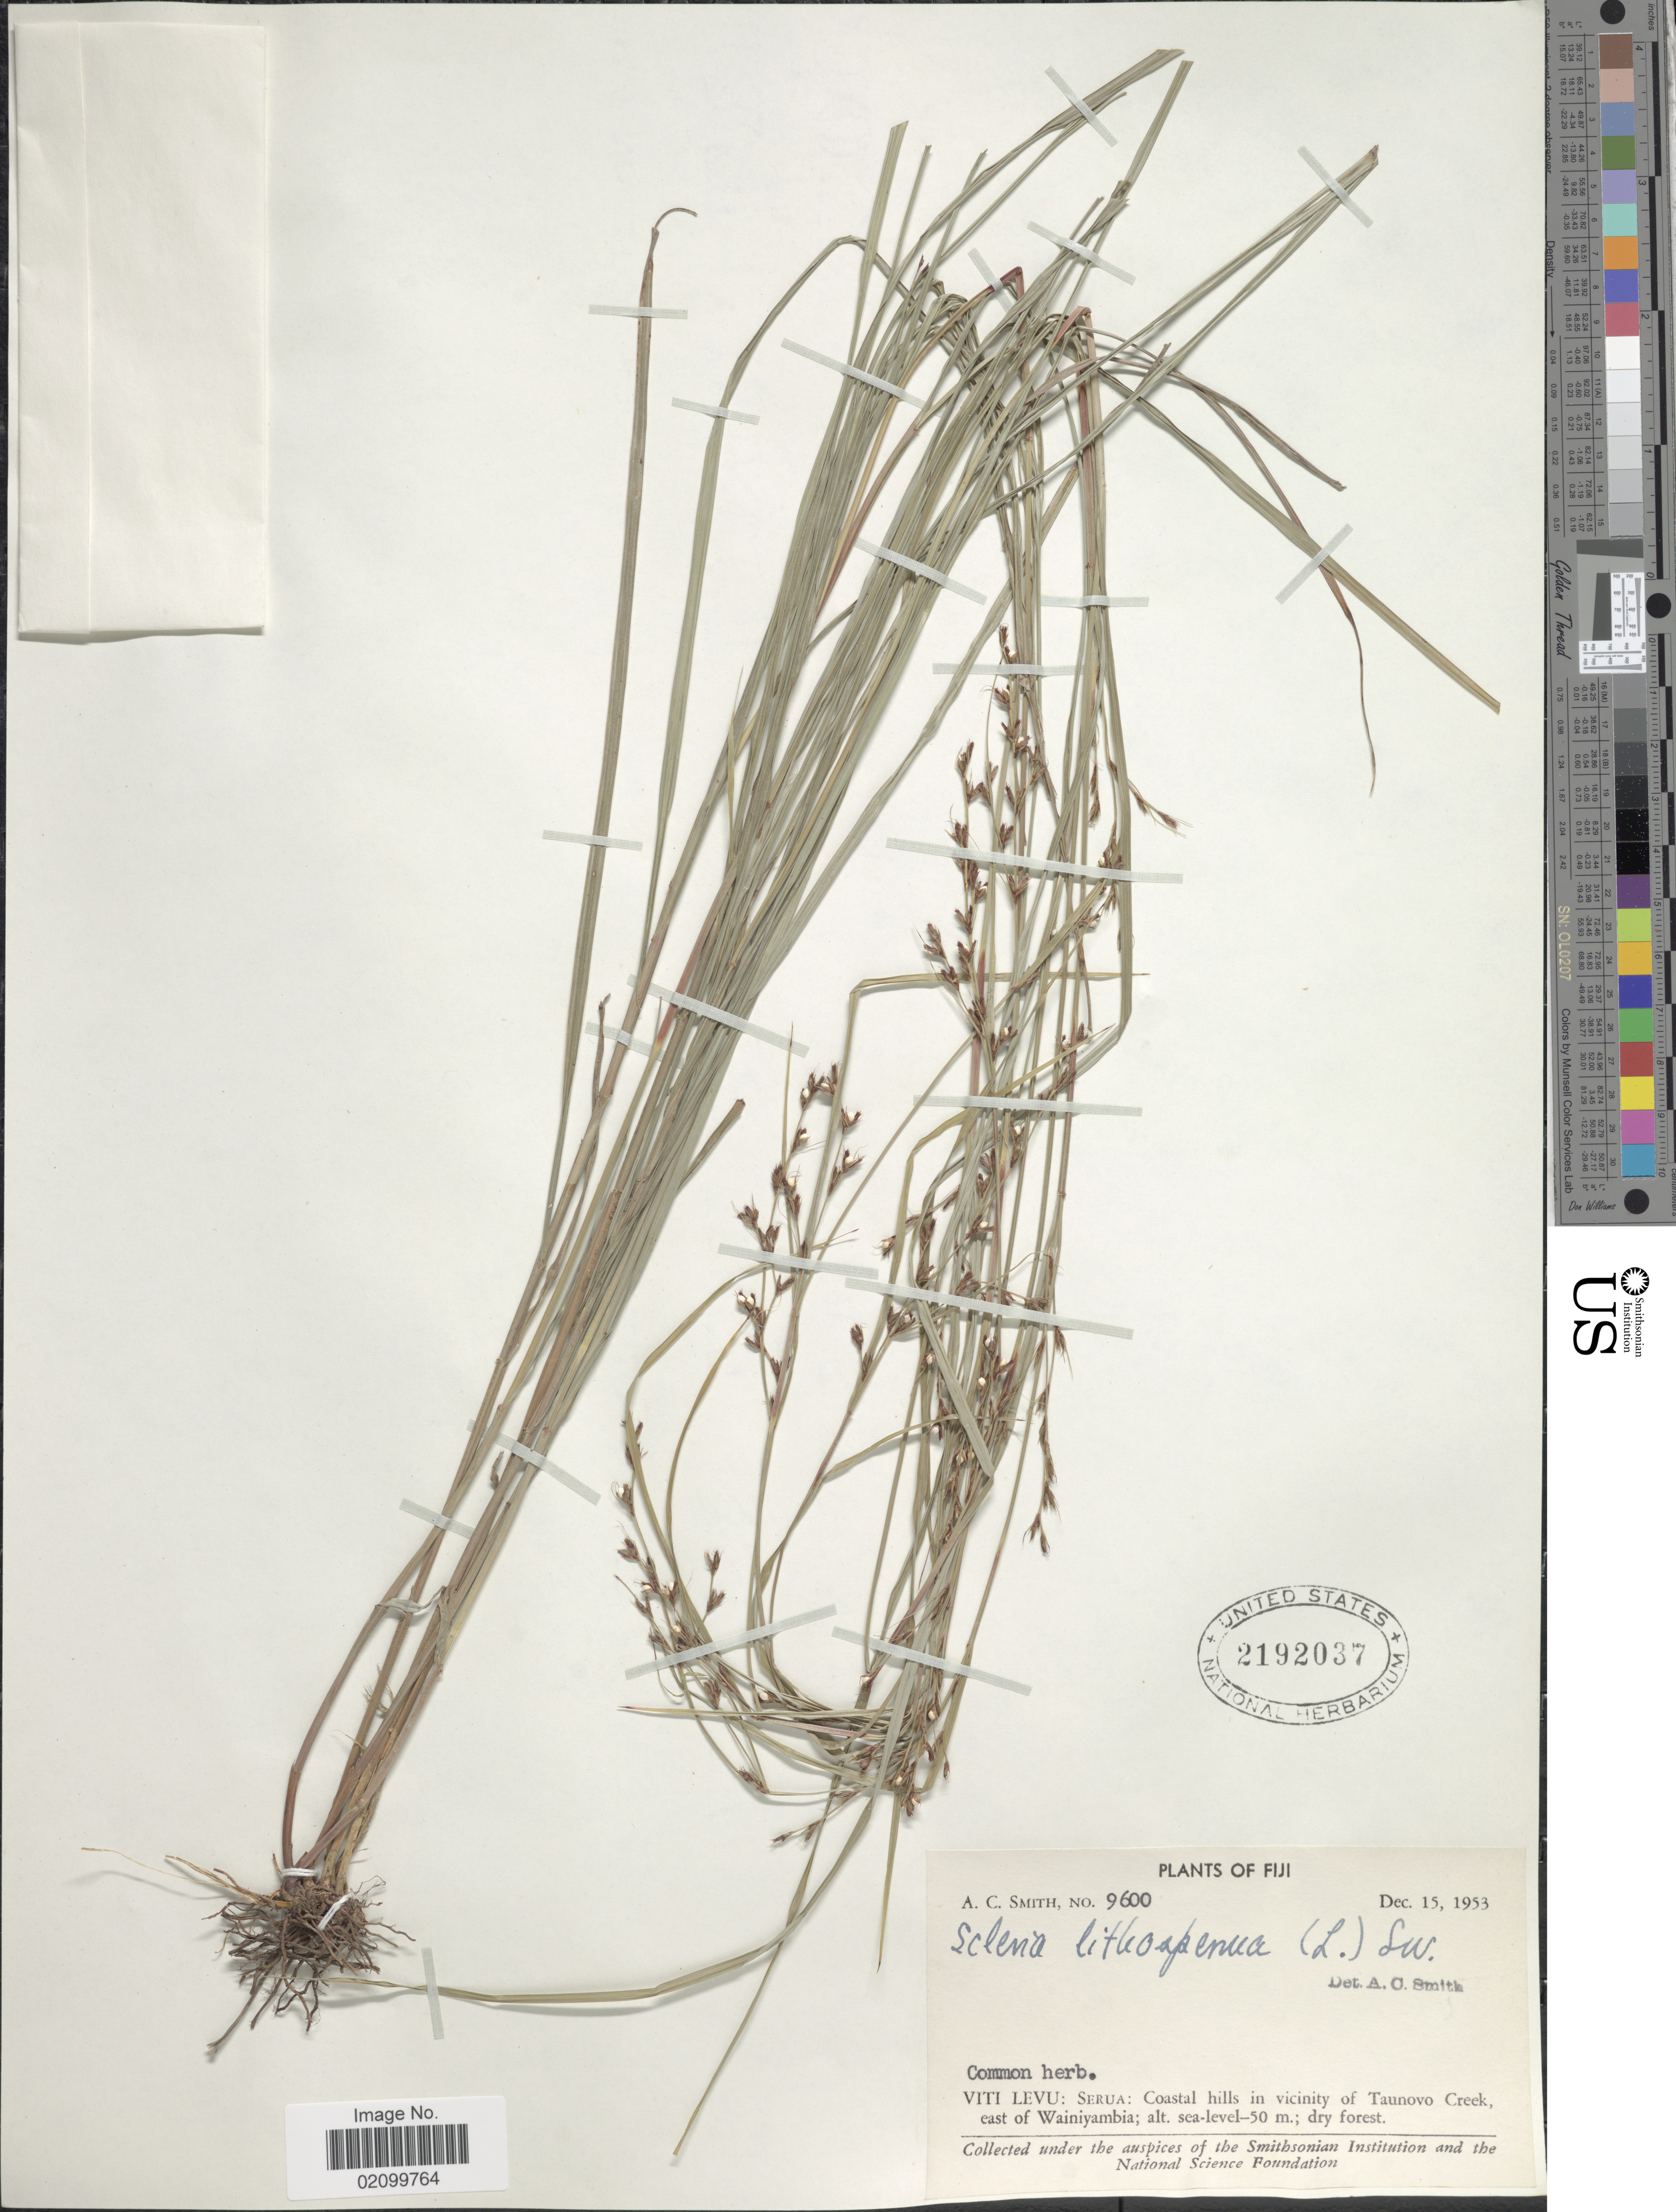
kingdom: Plantae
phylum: Tracheophyta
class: Liliopsida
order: Poales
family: Cyperaceae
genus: Scleria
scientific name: Scleria lithosperma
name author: (L.) Sw.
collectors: A. C. Smith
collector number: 9600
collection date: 1953-12-15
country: Fiji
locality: Viti Levu: Serua: Coastal hills in vicinity of Taunovo Creek, east of Wainiyambia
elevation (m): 50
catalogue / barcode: US 2192037